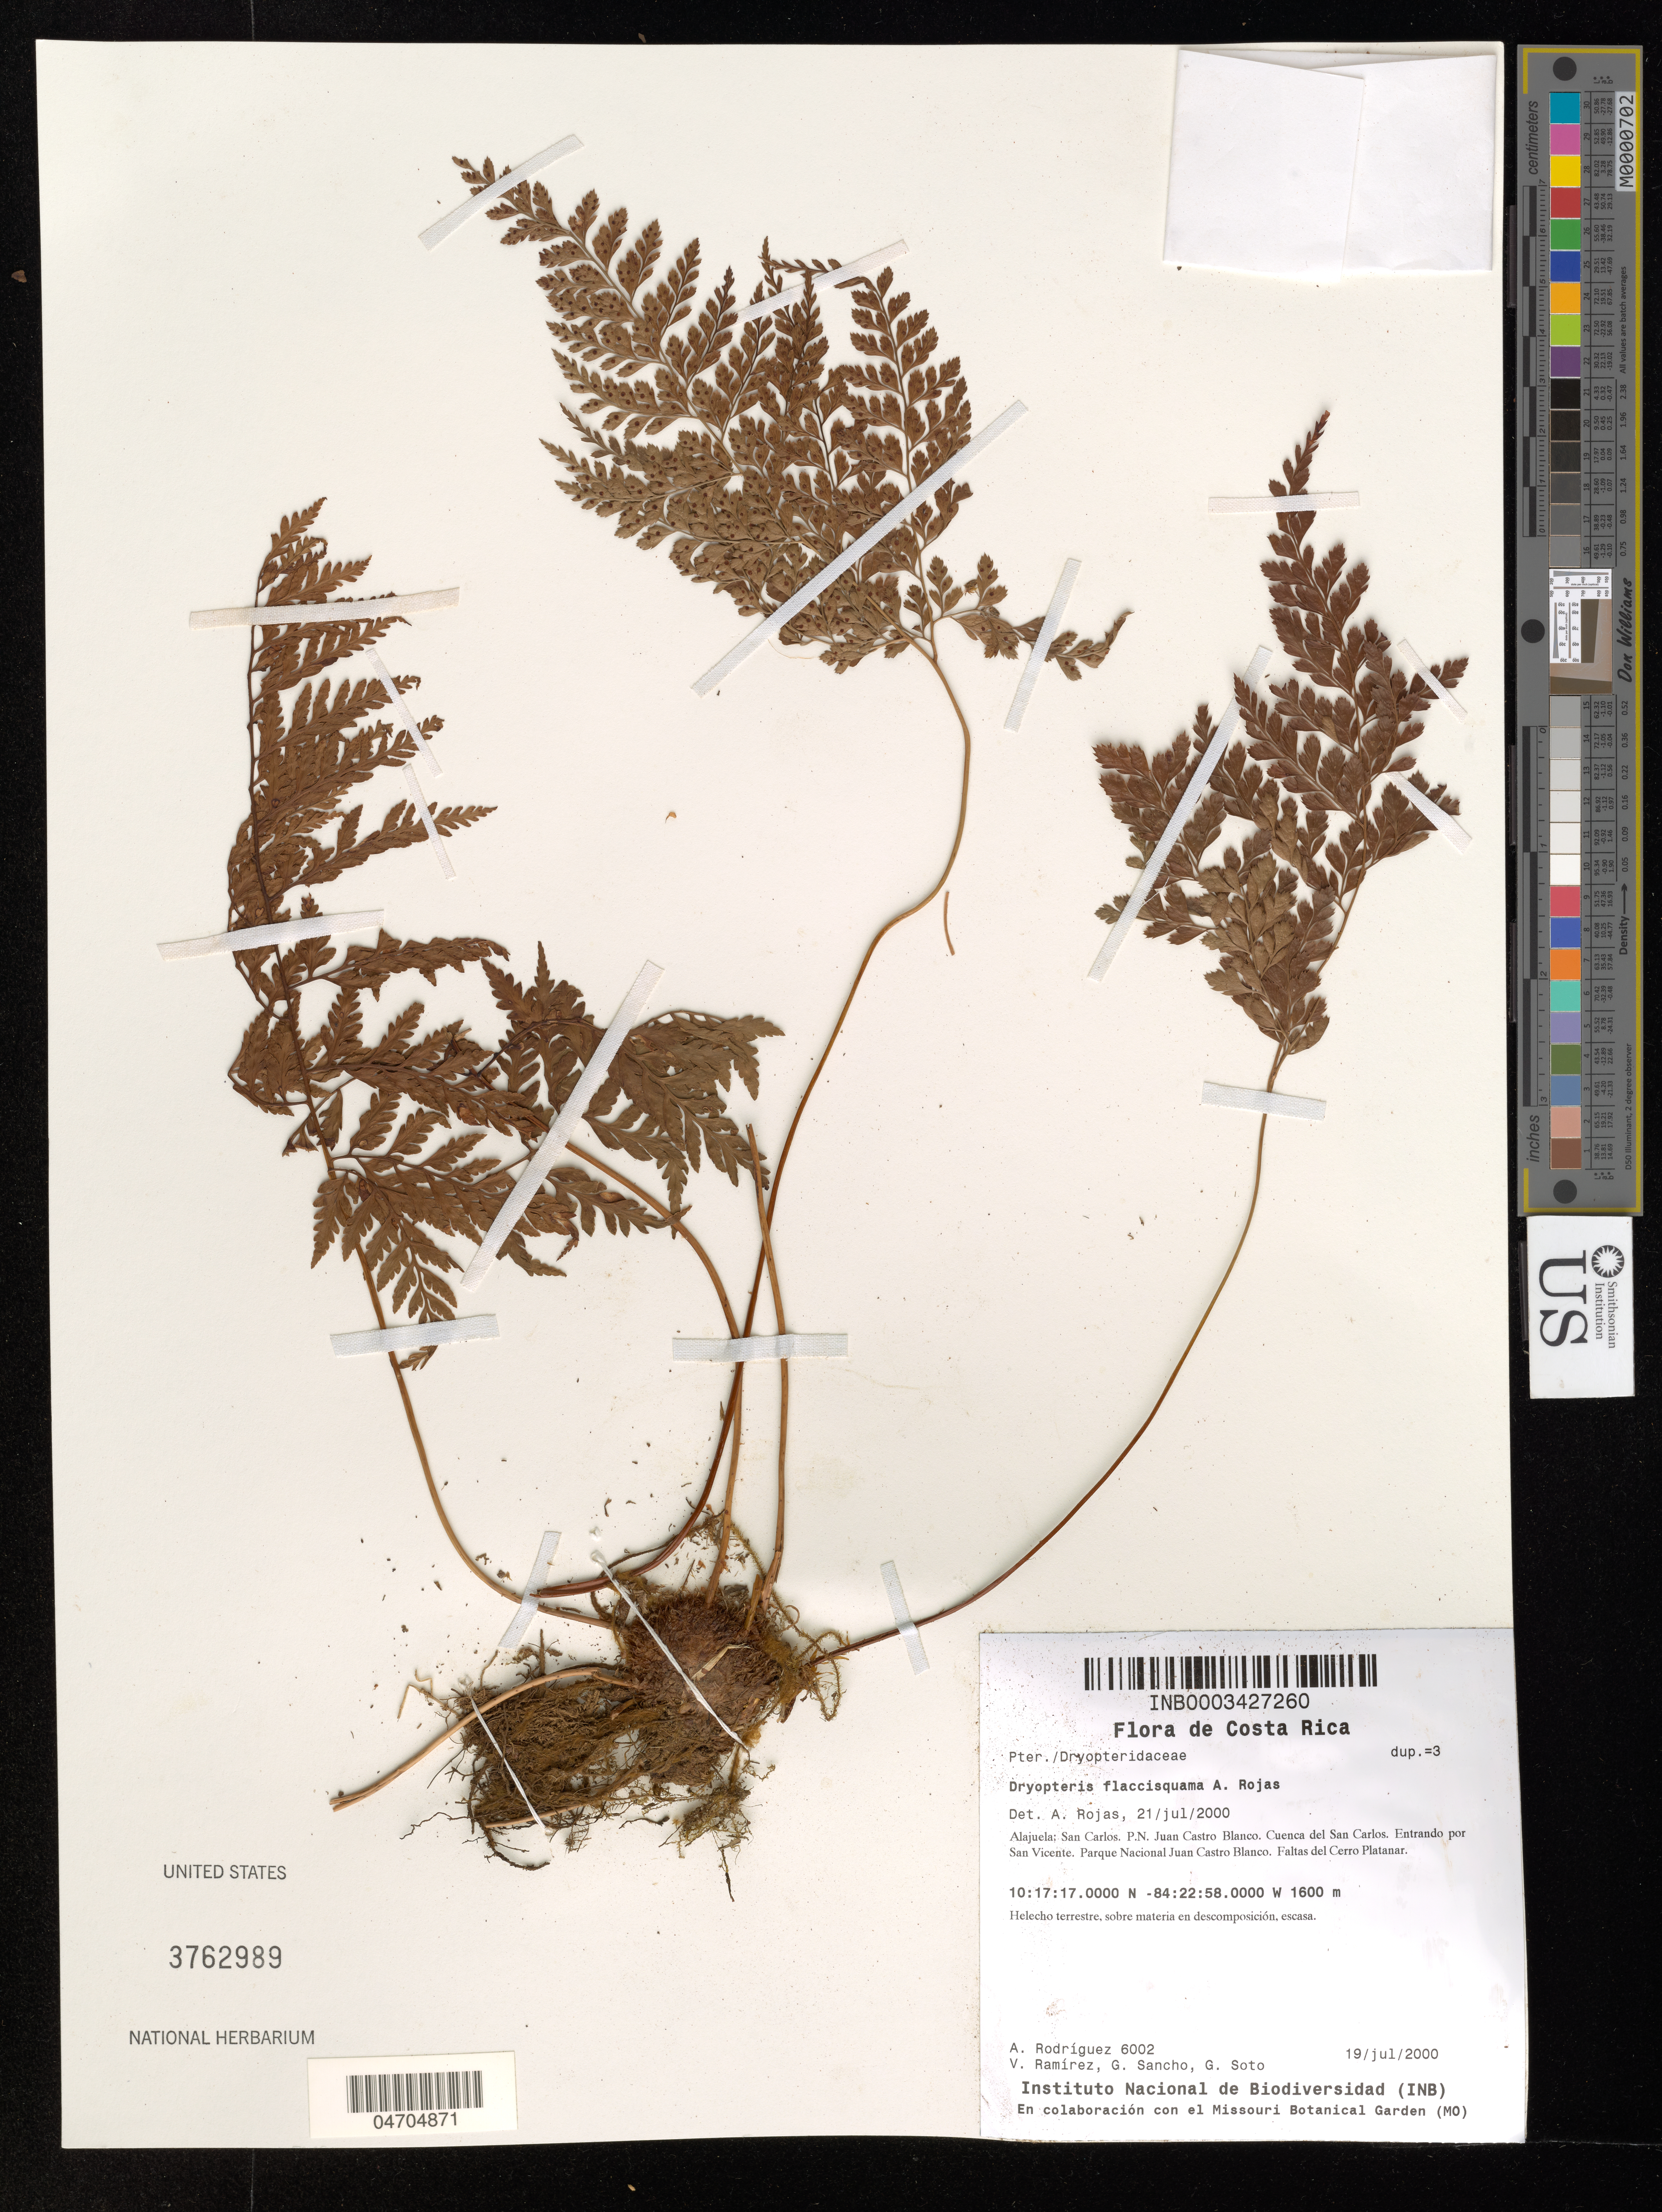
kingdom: Plantae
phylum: Tracheophyta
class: Polypodiopsida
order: Polypodiales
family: Dryopteridaceae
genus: Dryopteris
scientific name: Dryopteris flaccisquama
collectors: A. Rodríguez, V. Ramirez, G. Sancho & G. Soto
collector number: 6002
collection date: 2000-07-19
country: Costa Rica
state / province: Alajuela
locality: San Carlos. P. N. Juan Castro Blanco. Cuenca del San Carlos. Entrando por San Vicente. Parque Nacional Juan Castro Blanco. Faltas del Cerro Platanar.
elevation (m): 1600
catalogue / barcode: US 3762989